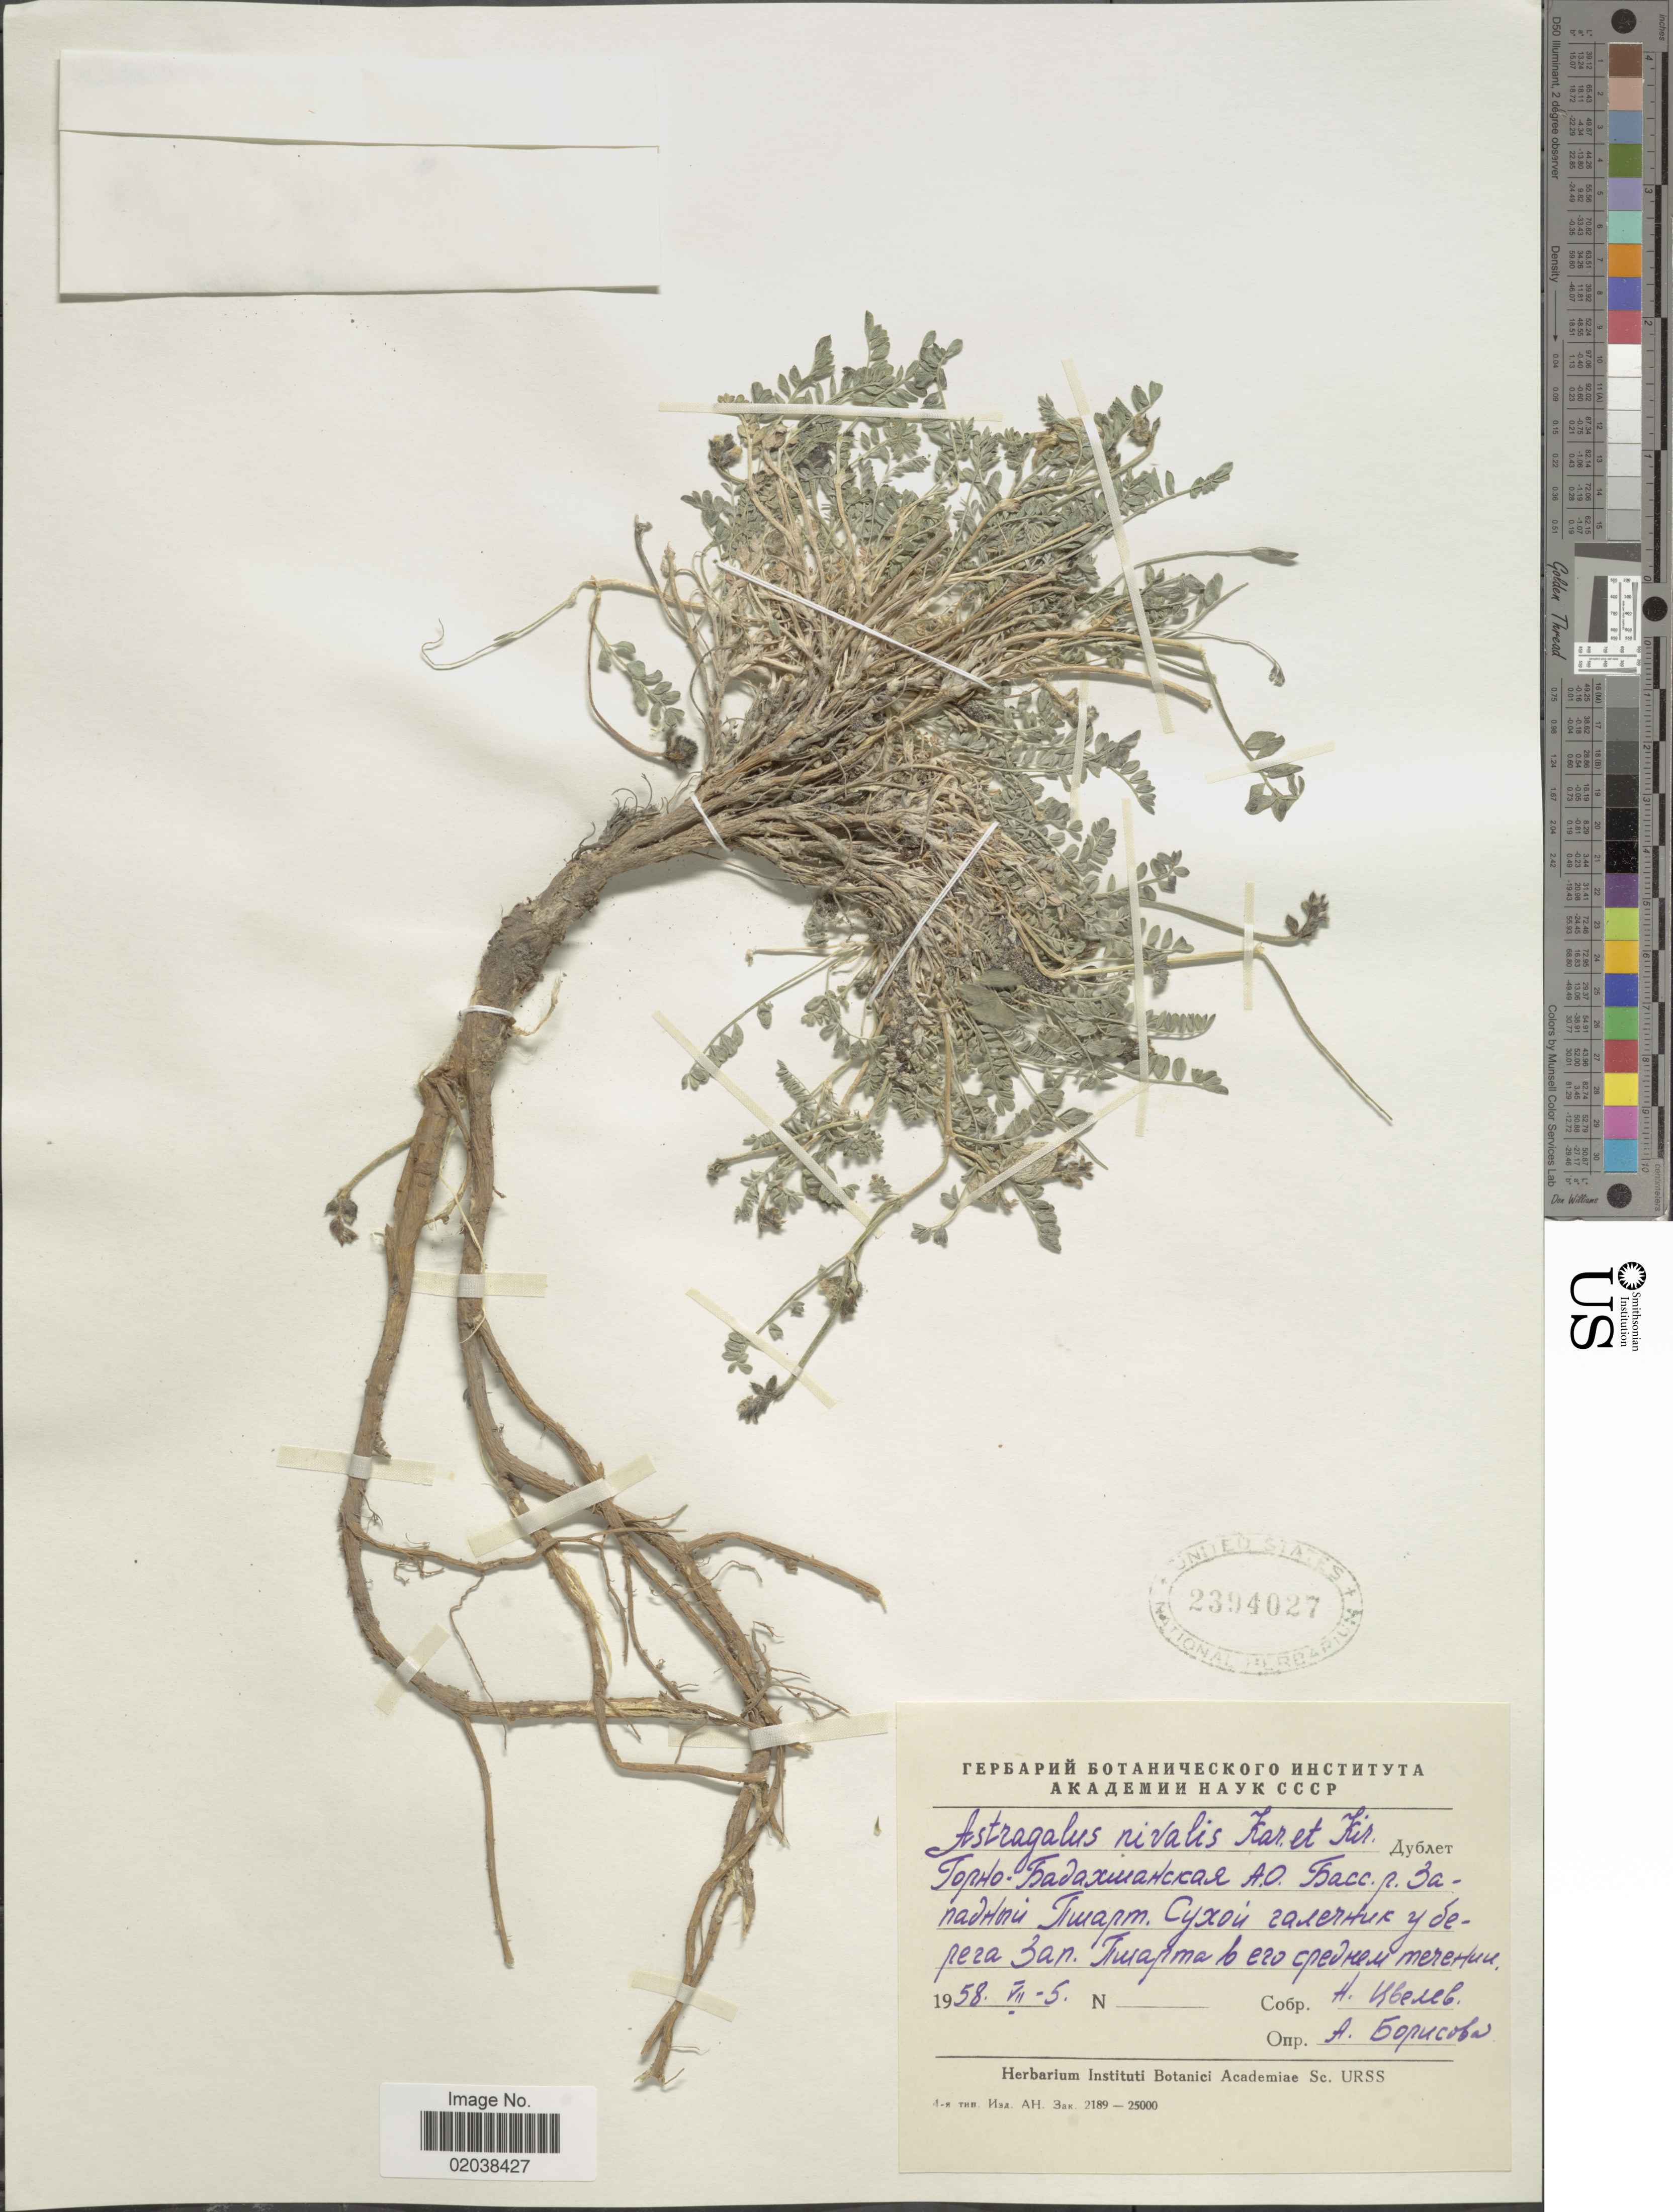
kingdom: Plantae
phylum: Tracheophyta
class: Magnoliopsida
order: Fabales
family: Fabaceae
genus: Astragalus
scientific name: Astragalus nivalis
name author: Kar. & Kir.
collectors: N. Tsvelev & A. Borisova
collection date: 1958-07-05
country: Tajikistan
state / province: Gorno-Badakhstan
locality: Psharti Gharbi River Basin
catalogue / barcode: US 2394027